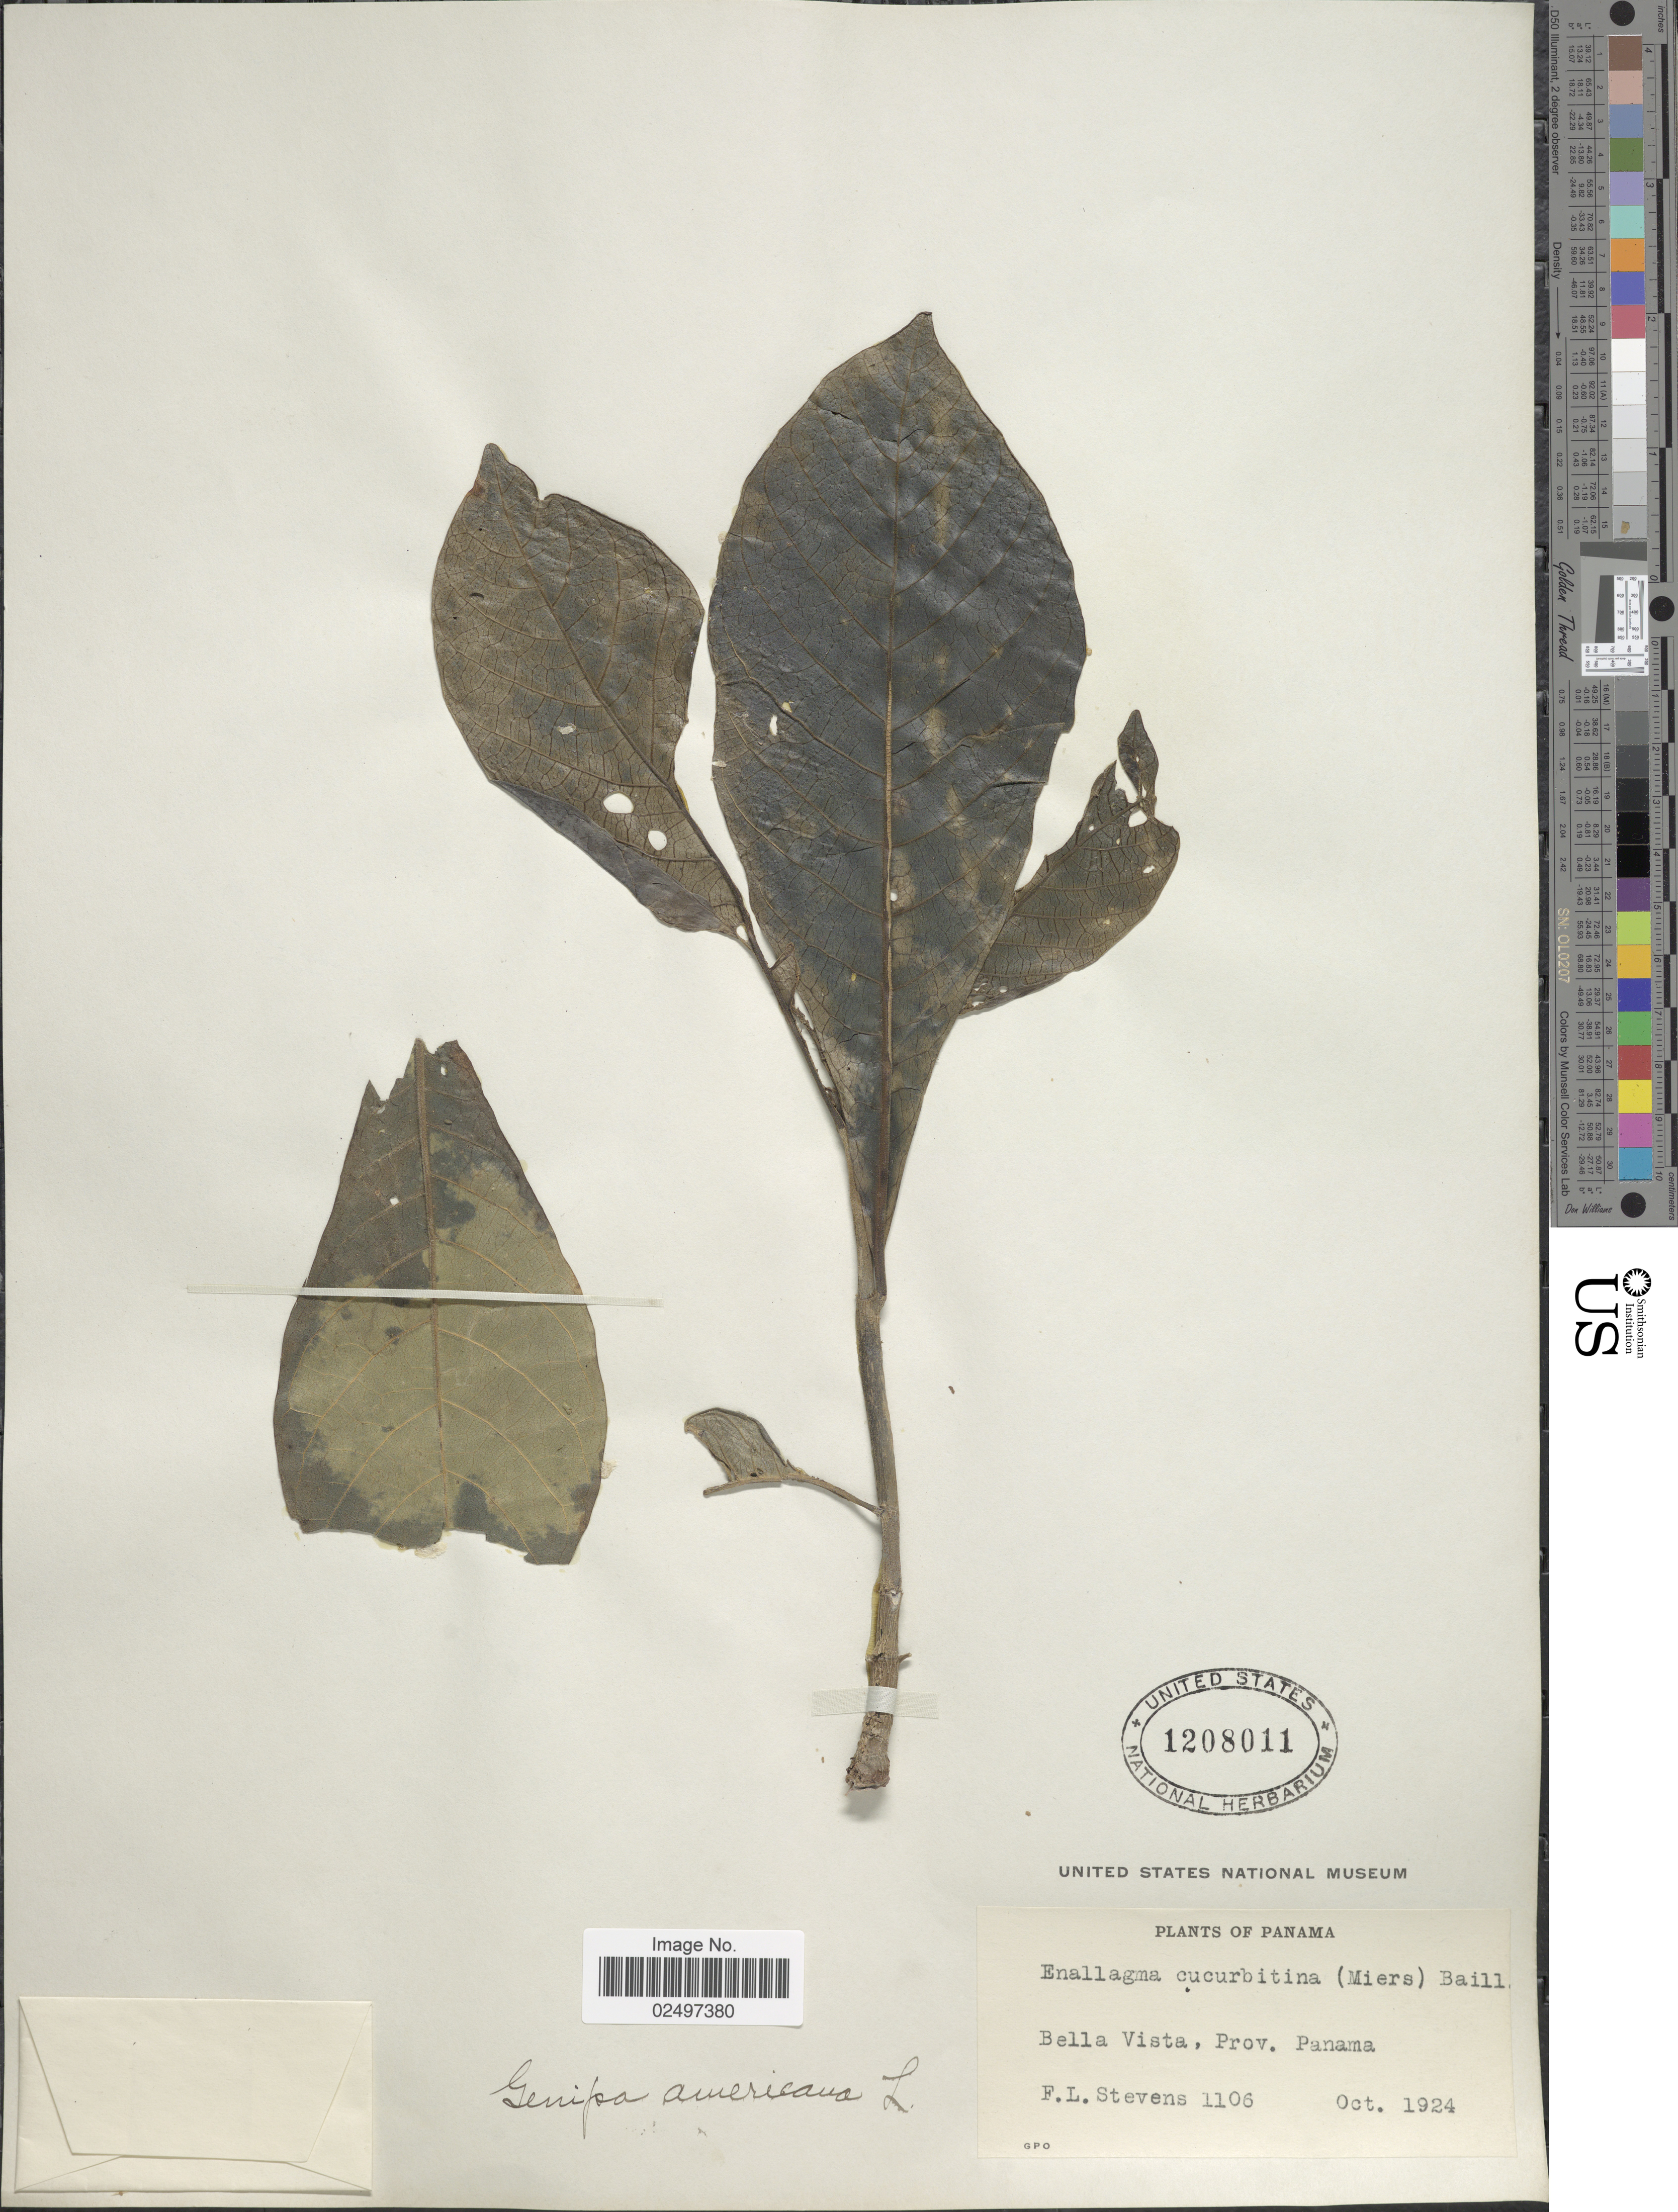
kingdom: Plantae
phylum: Tracheophyta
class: Magnoliopsida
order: Gentianales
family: Rubiaceae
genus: Genipa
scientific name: Genipa americana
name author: L.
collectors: F. L. Stevens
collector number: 1106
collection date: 1924-10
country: Panama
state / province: Panamá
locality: Bella Vista, Prov. Panama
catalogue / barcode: US 1208011